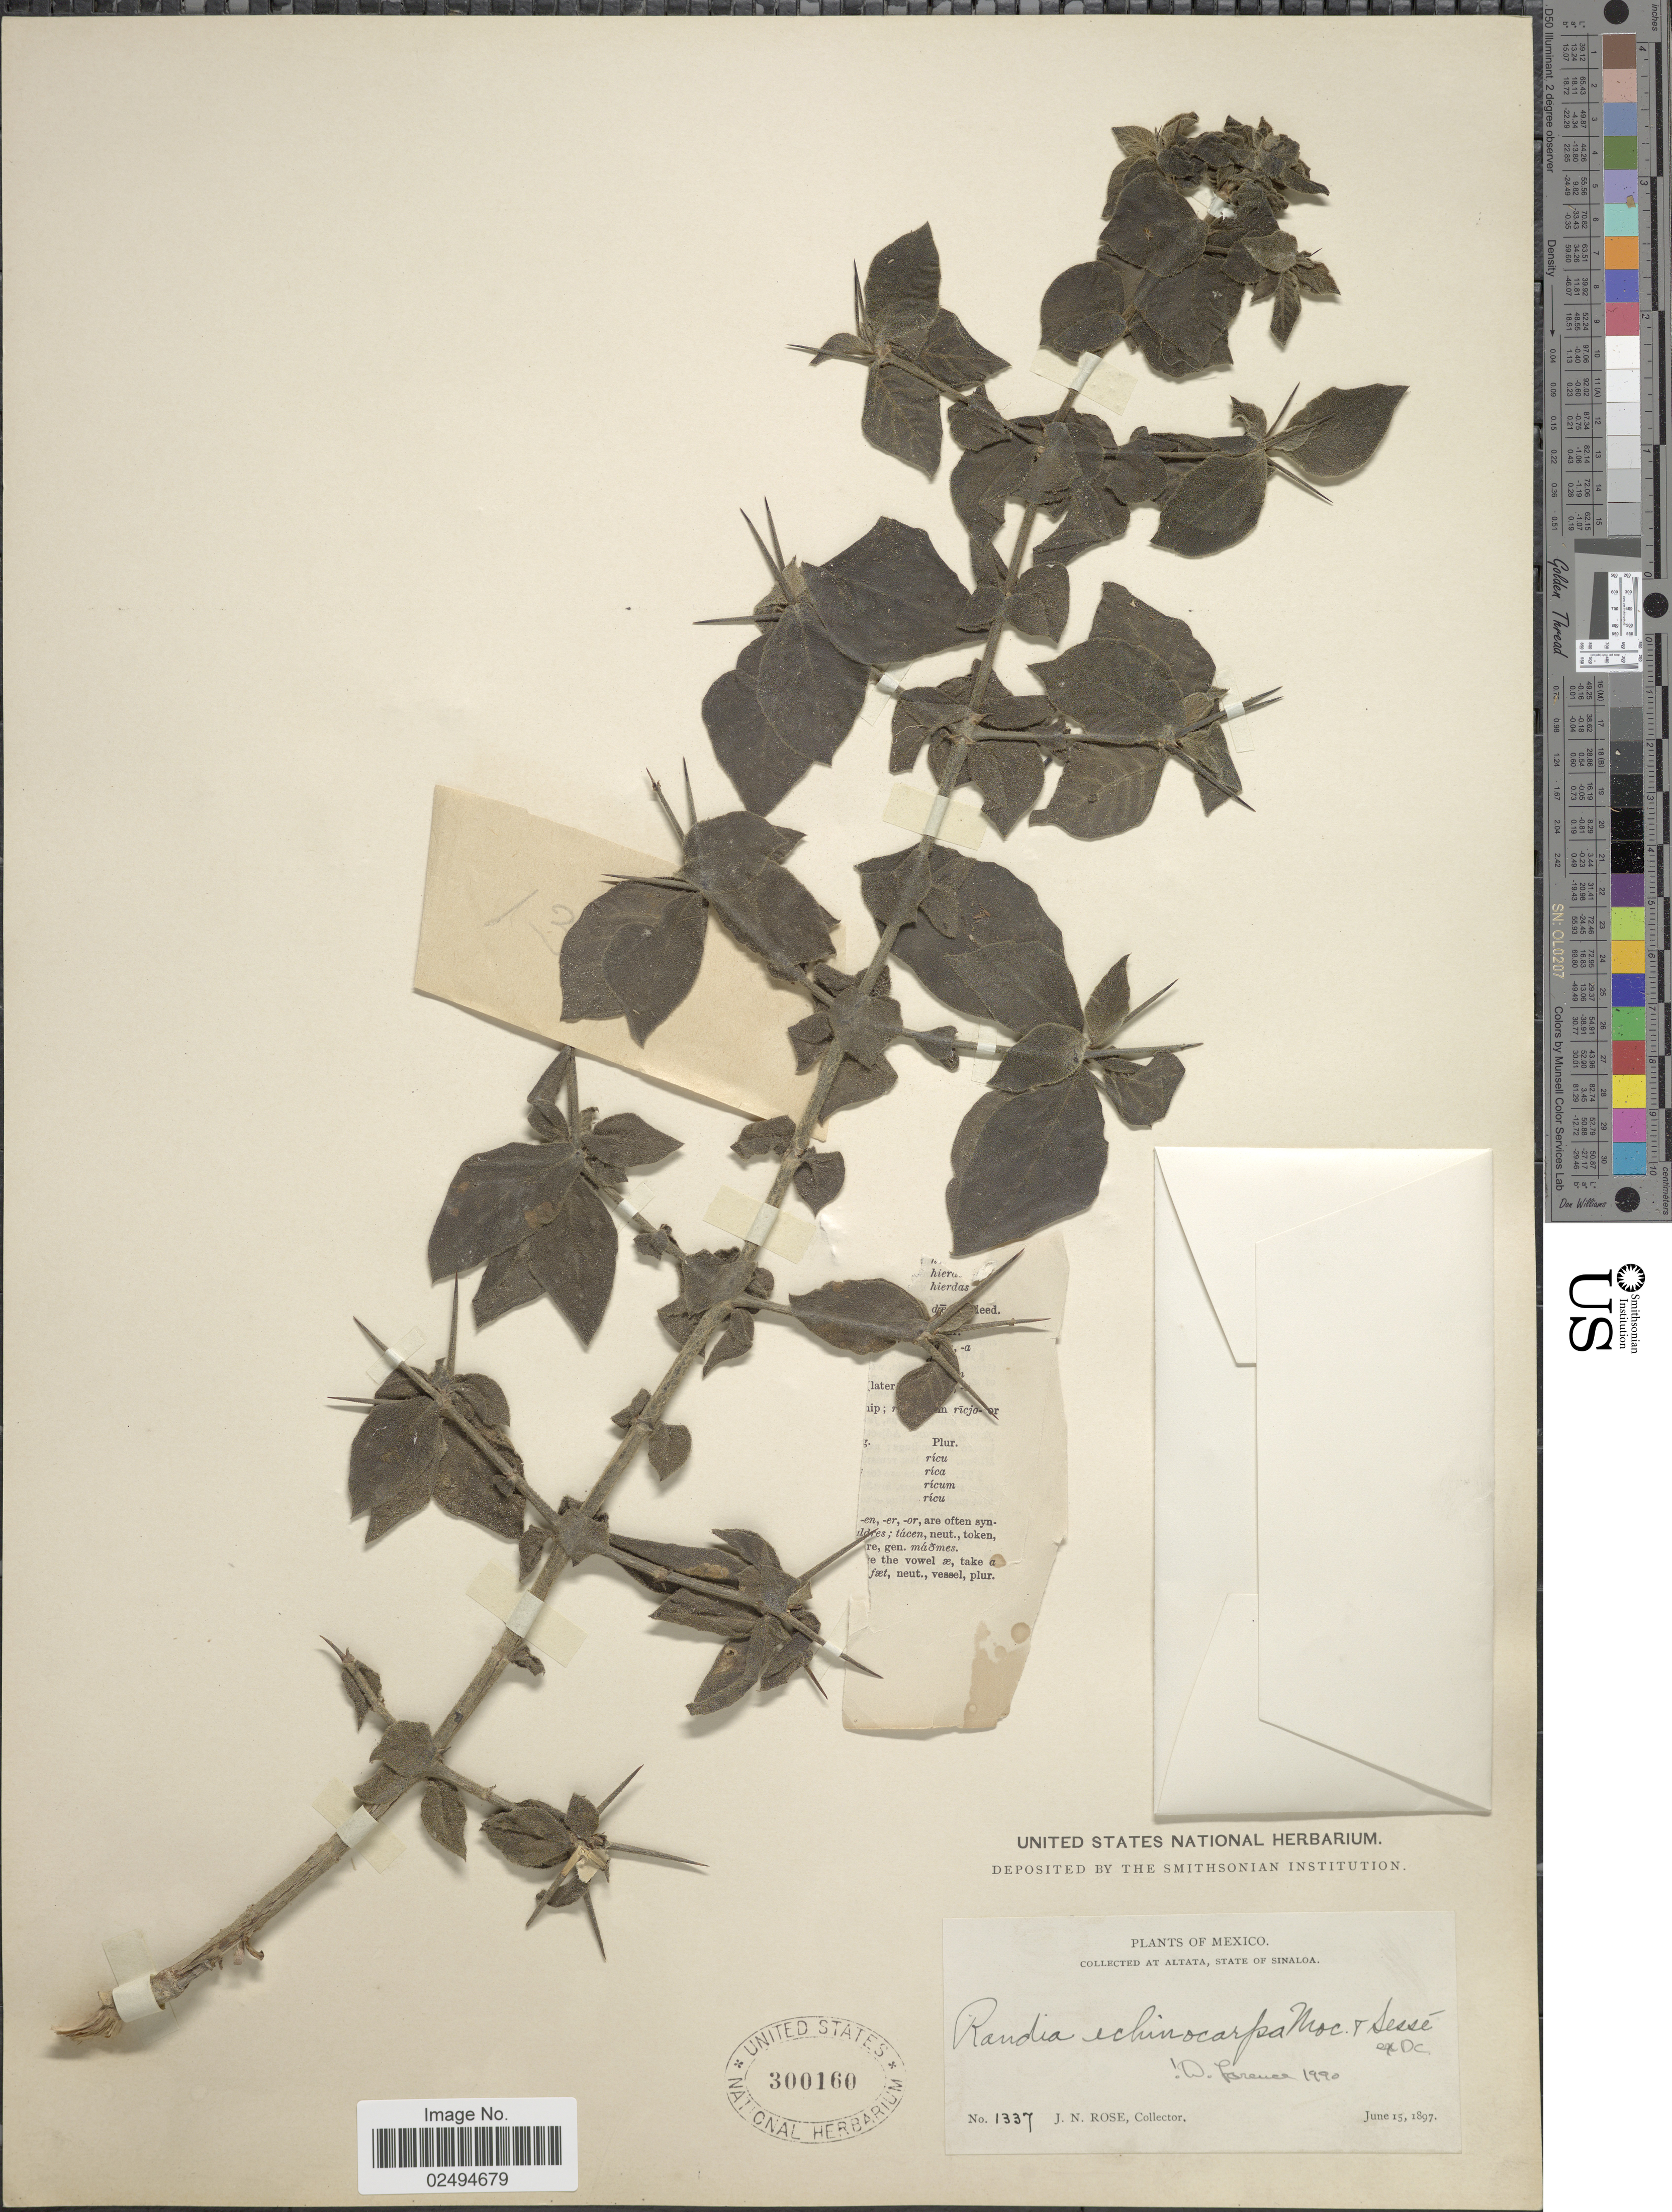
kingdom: Plantae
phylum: Tracheophyta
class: Magnoliopsida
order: Gentianales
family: Rubiaceae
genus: Randia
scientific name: Randia echinocarpa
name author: Sessé & Moc. ex DC.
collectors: J. N. Rose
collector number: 1337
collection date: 1897-06-15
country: Mexico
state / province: Sinaloa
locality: Altata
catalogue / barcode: US 300160